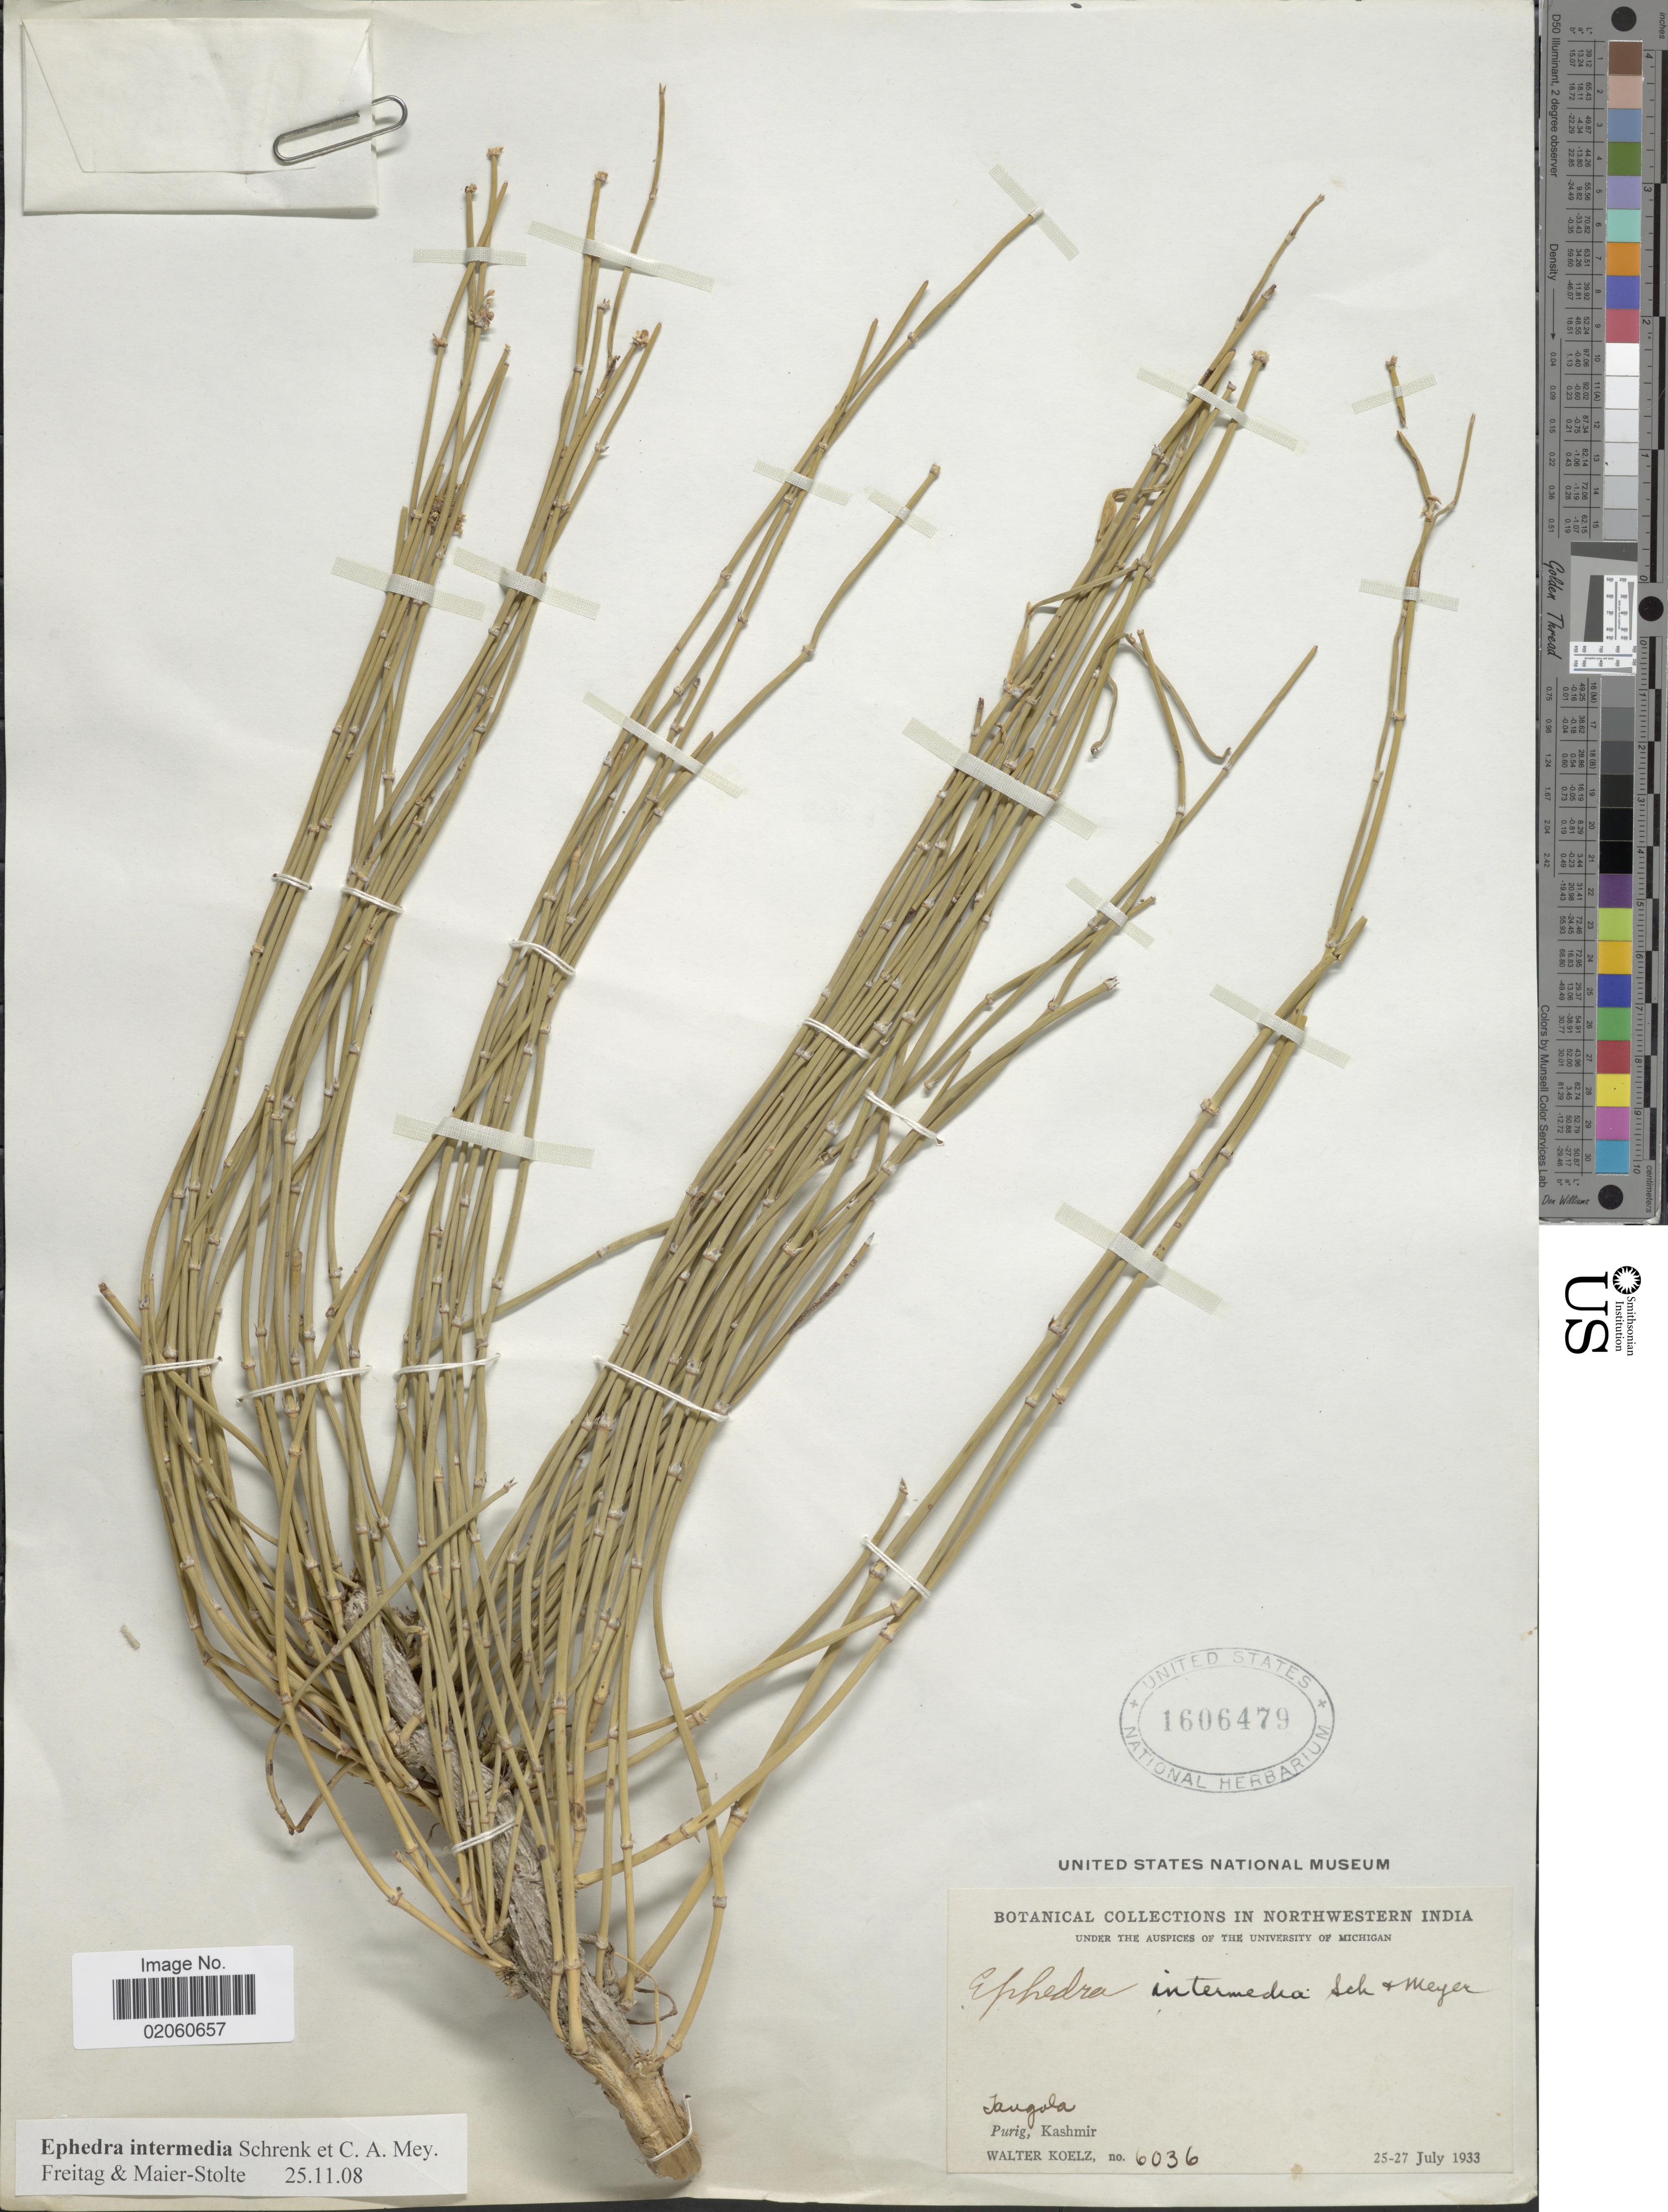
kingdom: Plantae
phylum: Tracheophyta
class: Gnetopsida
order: Ephedrales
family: Ephedraceae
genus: Ephedra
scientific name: Ephedra intermedia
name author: Schrenk ex C.A. Mey.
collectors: W. N. Koelz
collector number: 6036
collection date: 1933-07-25/1933-07-27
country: India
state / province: Ladakh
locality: Northwestern India, Jangola, Purig, Kashmir.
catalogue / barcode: US 1606479